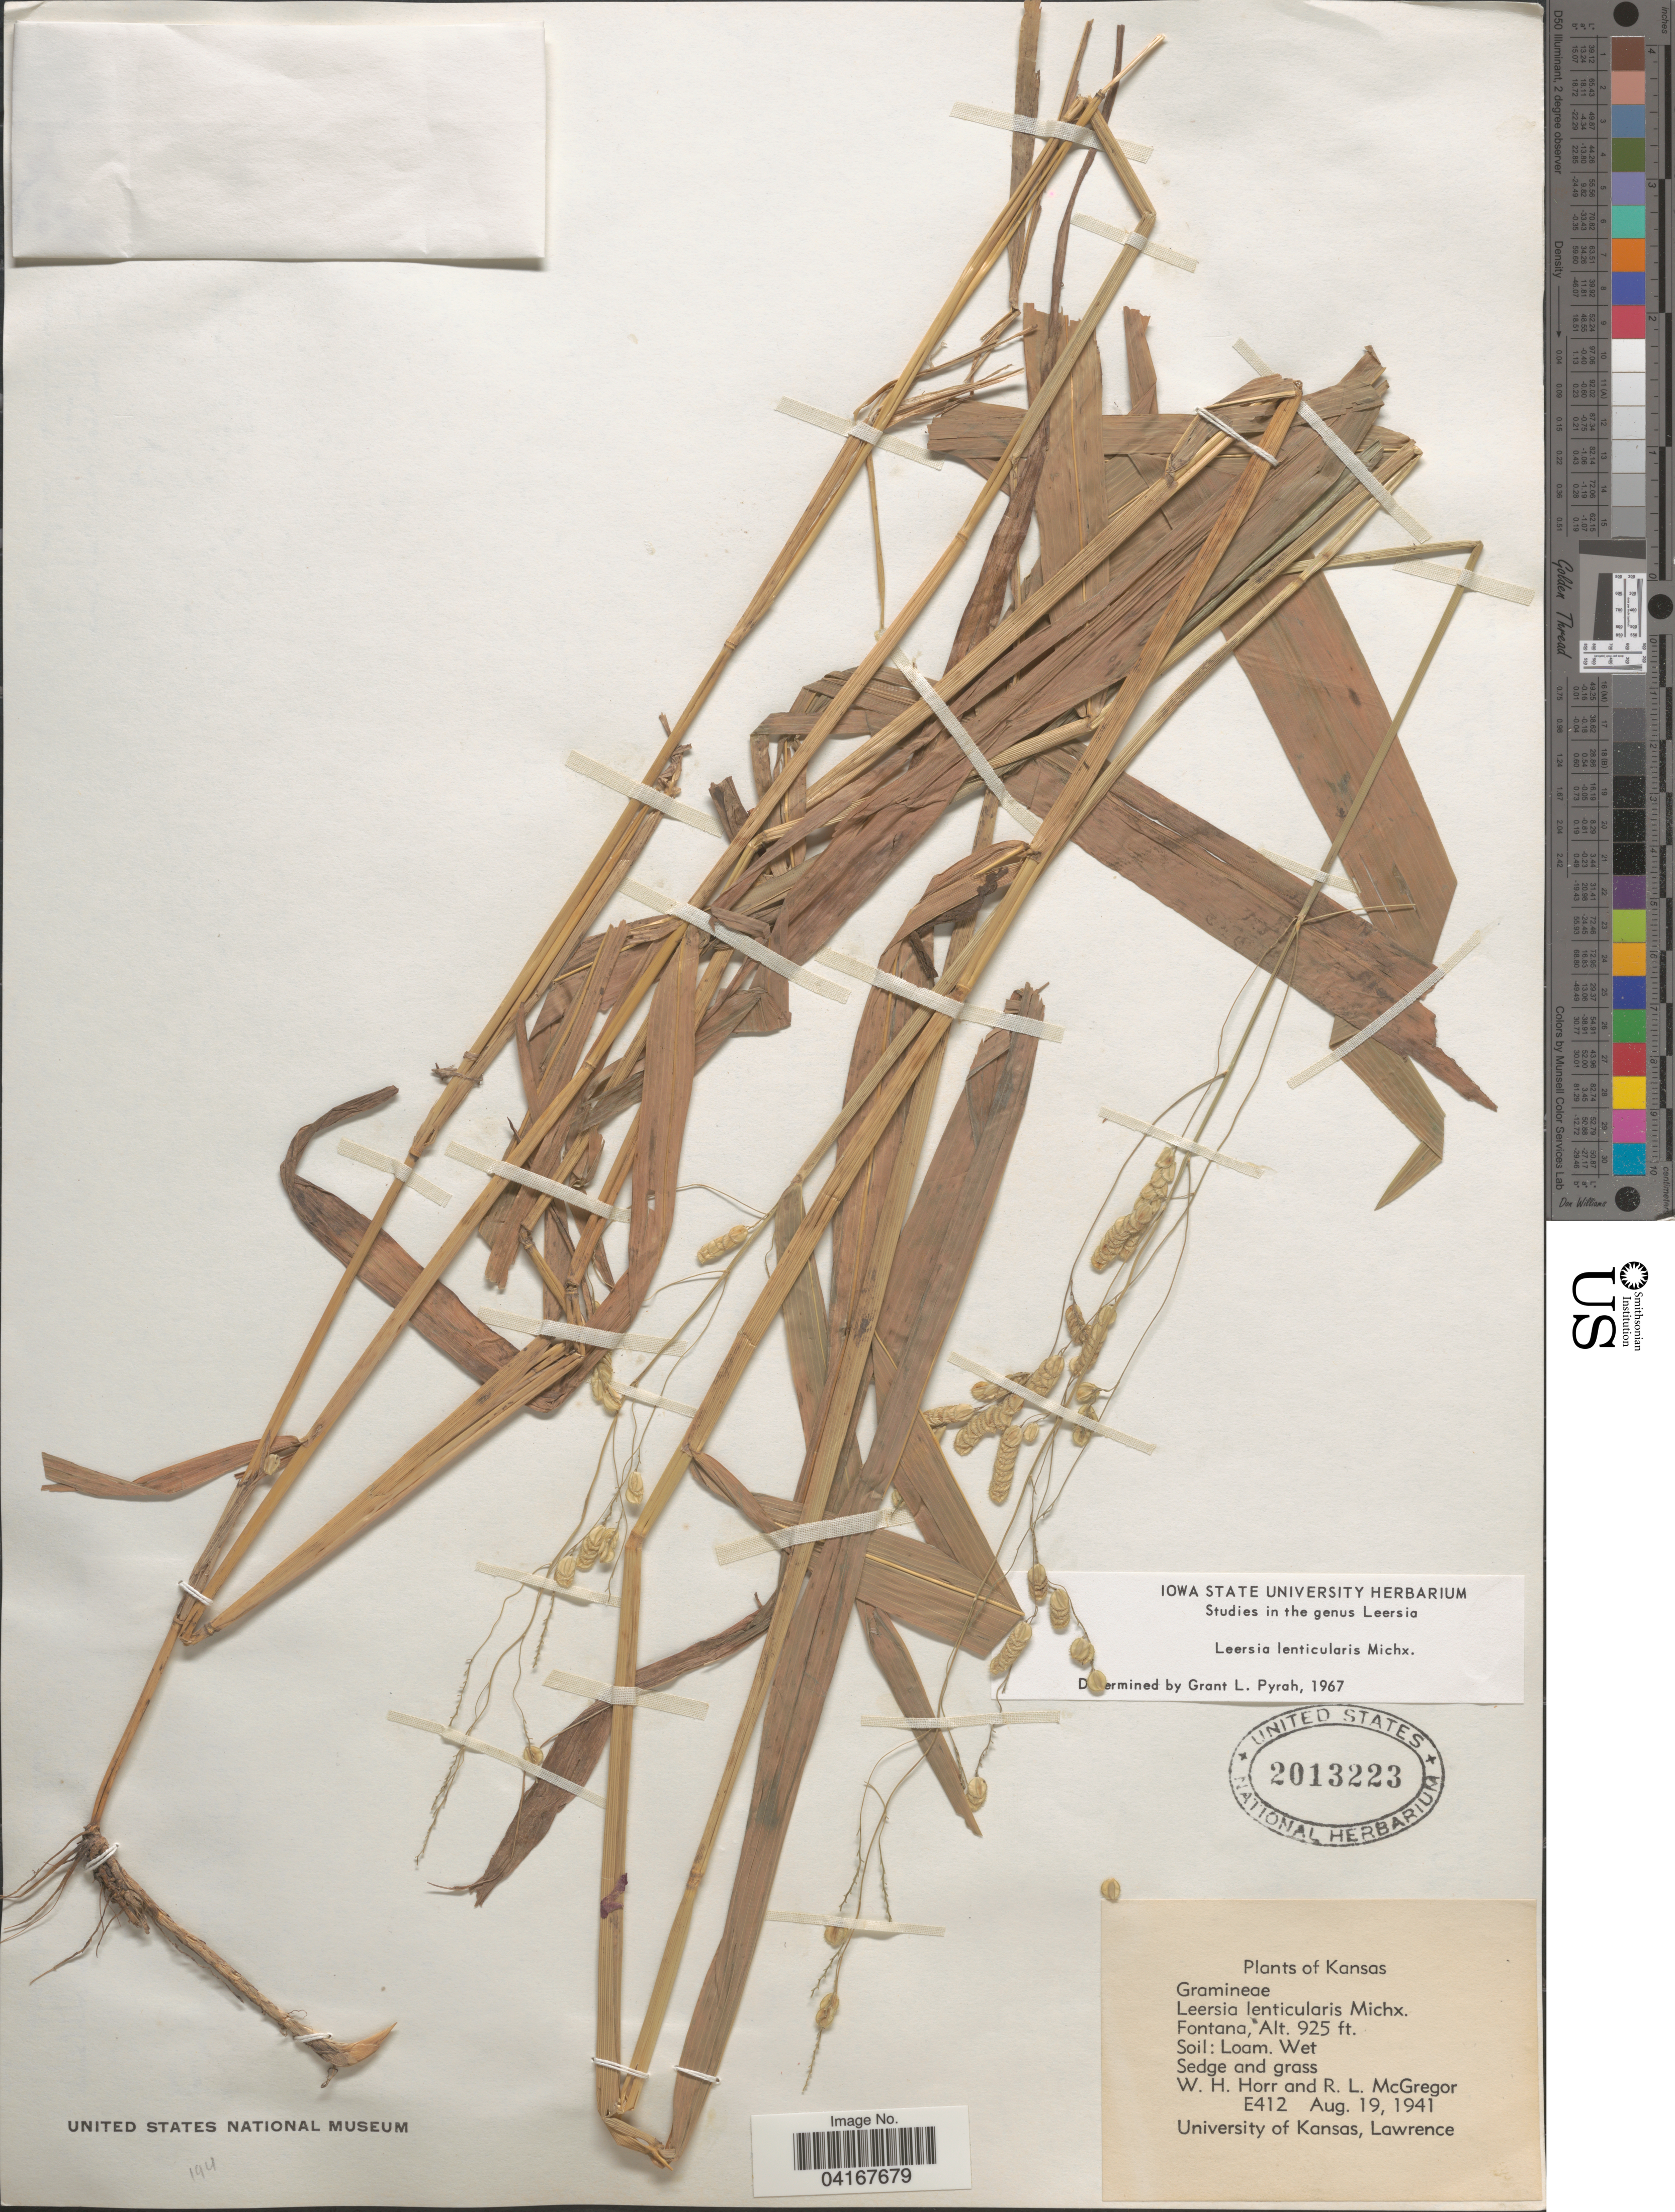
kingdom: Plantae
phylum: Tracheophyta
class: Liliopsida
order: Poales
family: Poaceae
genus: Leersia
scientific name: Leersia lenticularis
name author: Michx.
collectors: W. H. Horr & R. McGregor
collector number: E412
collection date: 1941-08-19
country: United States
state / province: Kansas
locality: Fontana.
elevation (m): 282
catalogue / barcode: US 2013223